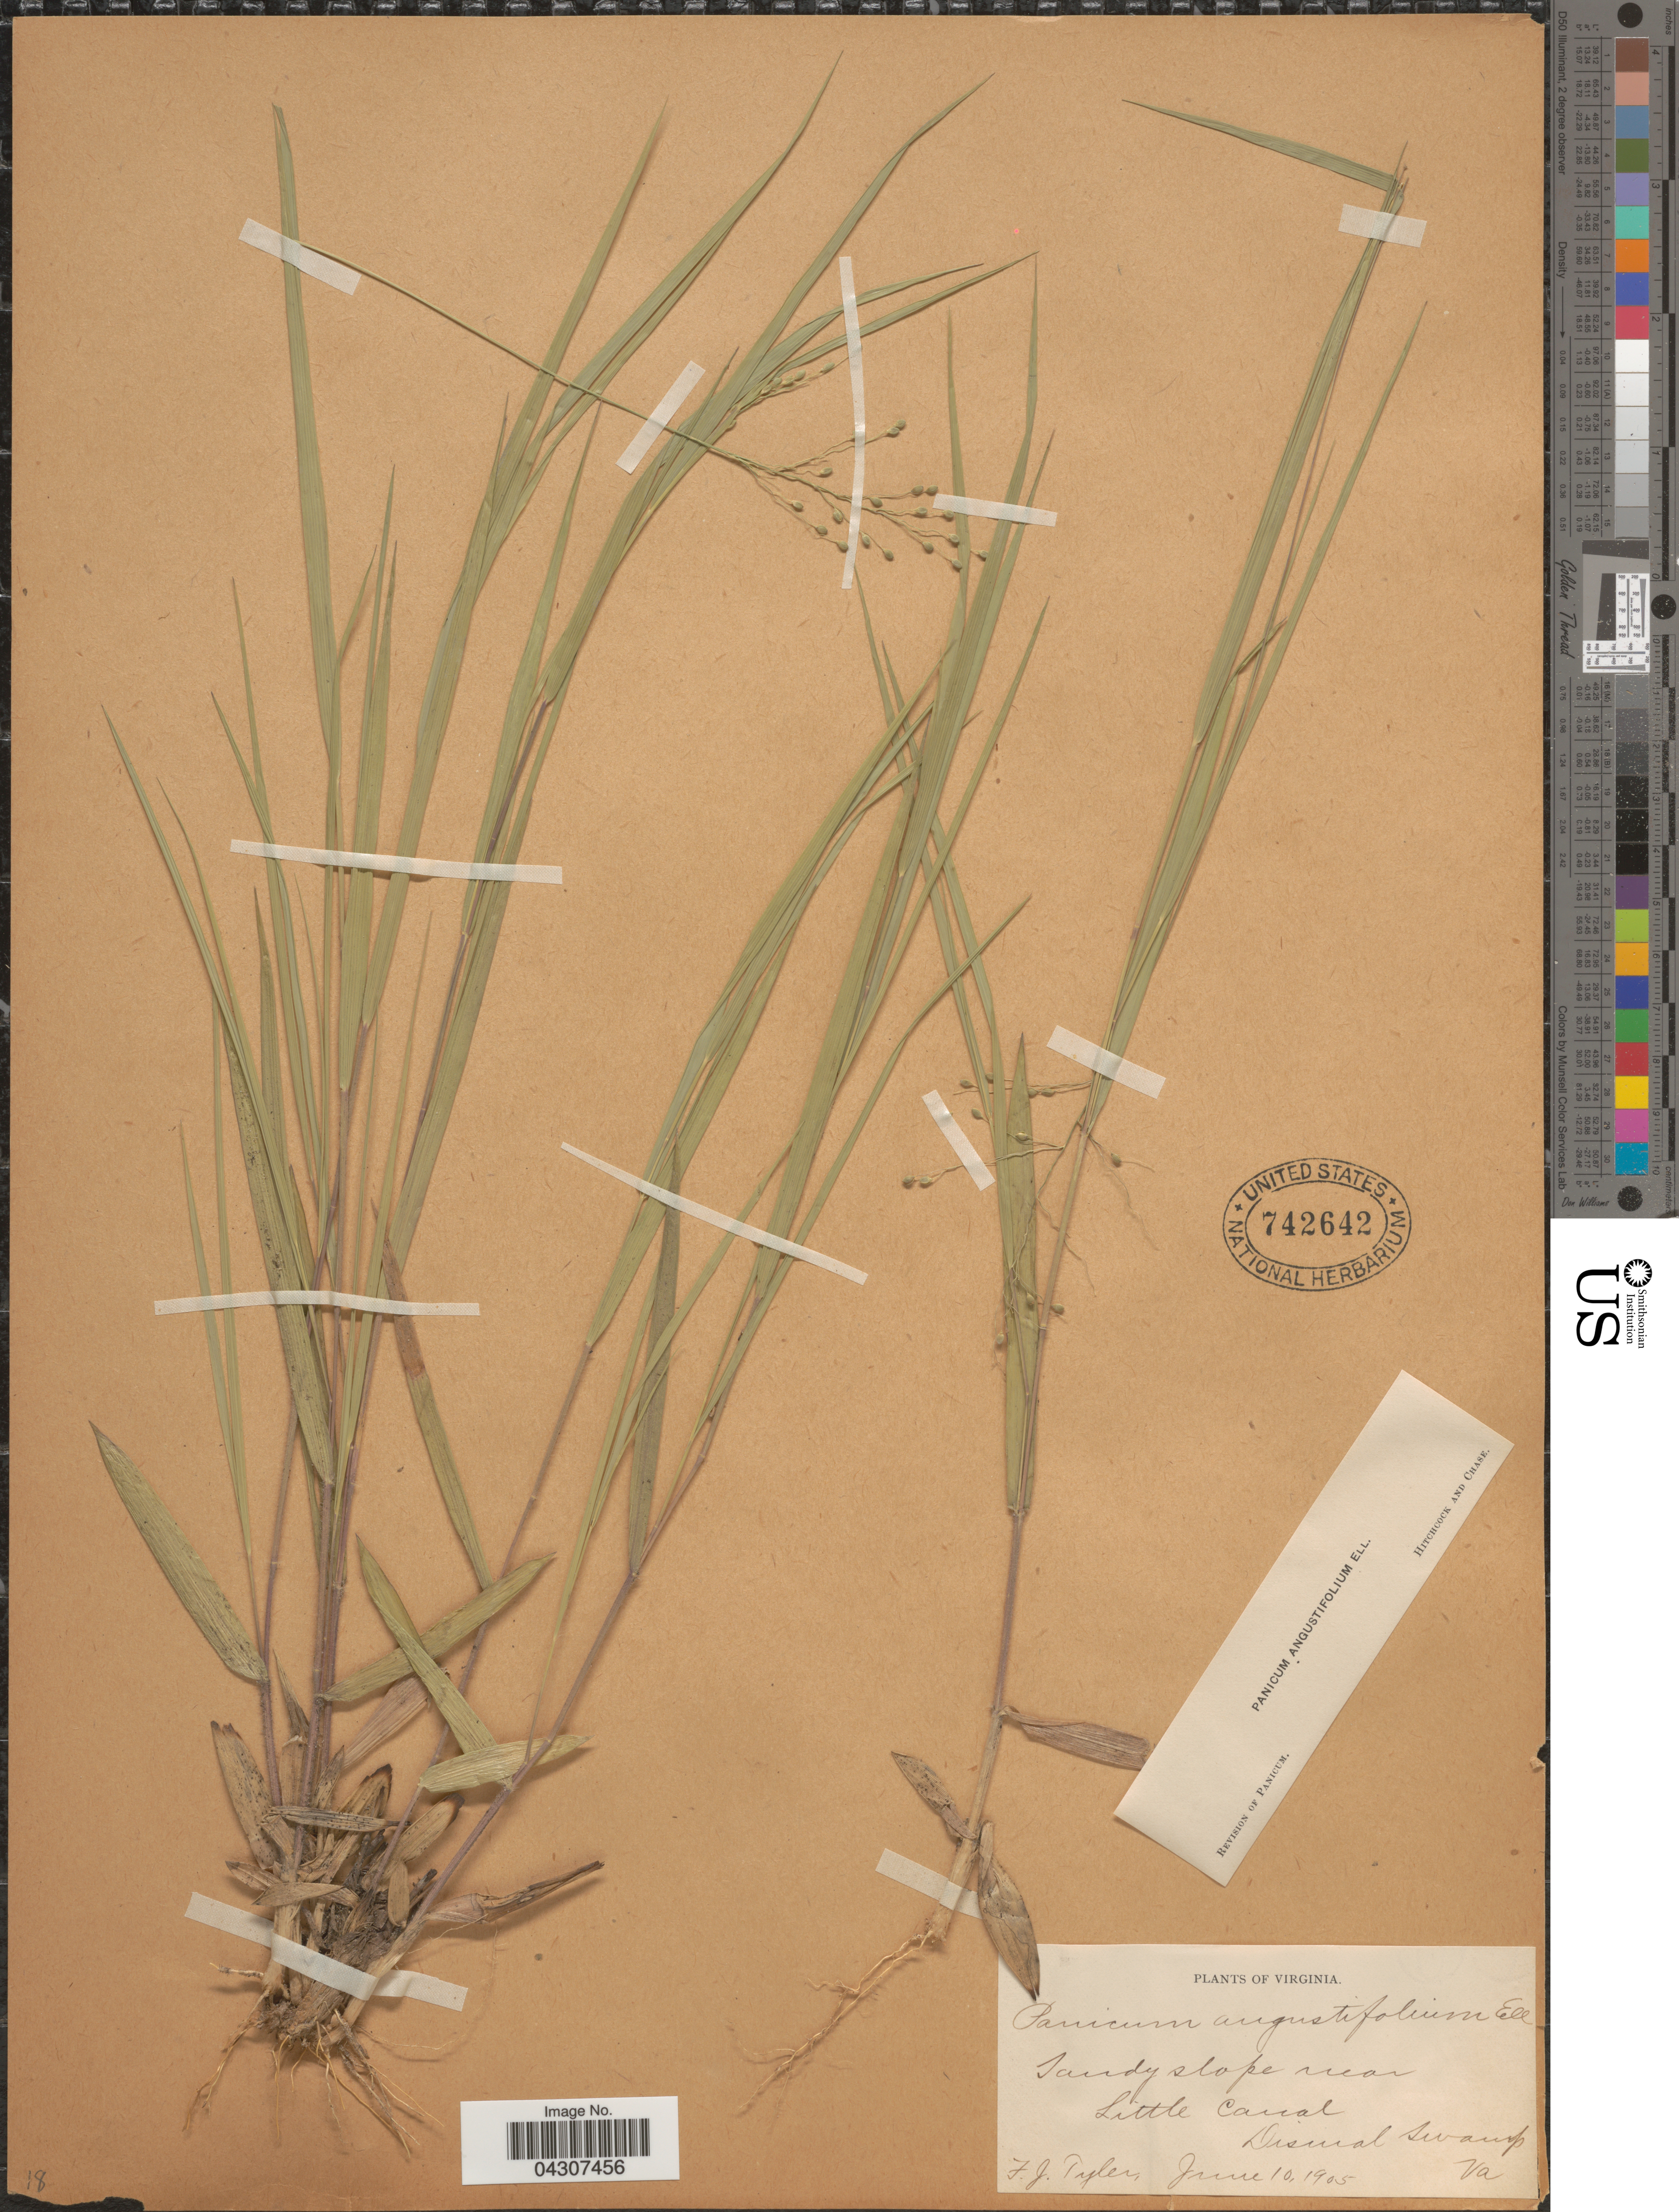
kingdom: Plantae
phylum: Tracheophyta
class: Liliopsida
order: Poales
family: Poaceae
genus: Dichanthelium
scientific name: Dichanthelium aciculare var. ramosum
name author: (Griseb.) Davidse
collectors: F. Tyler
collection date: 1905-06-10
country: United States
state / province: Virginia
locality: Sandy slope near Little Canal. Dismal Swamp.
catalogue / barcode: US 742642